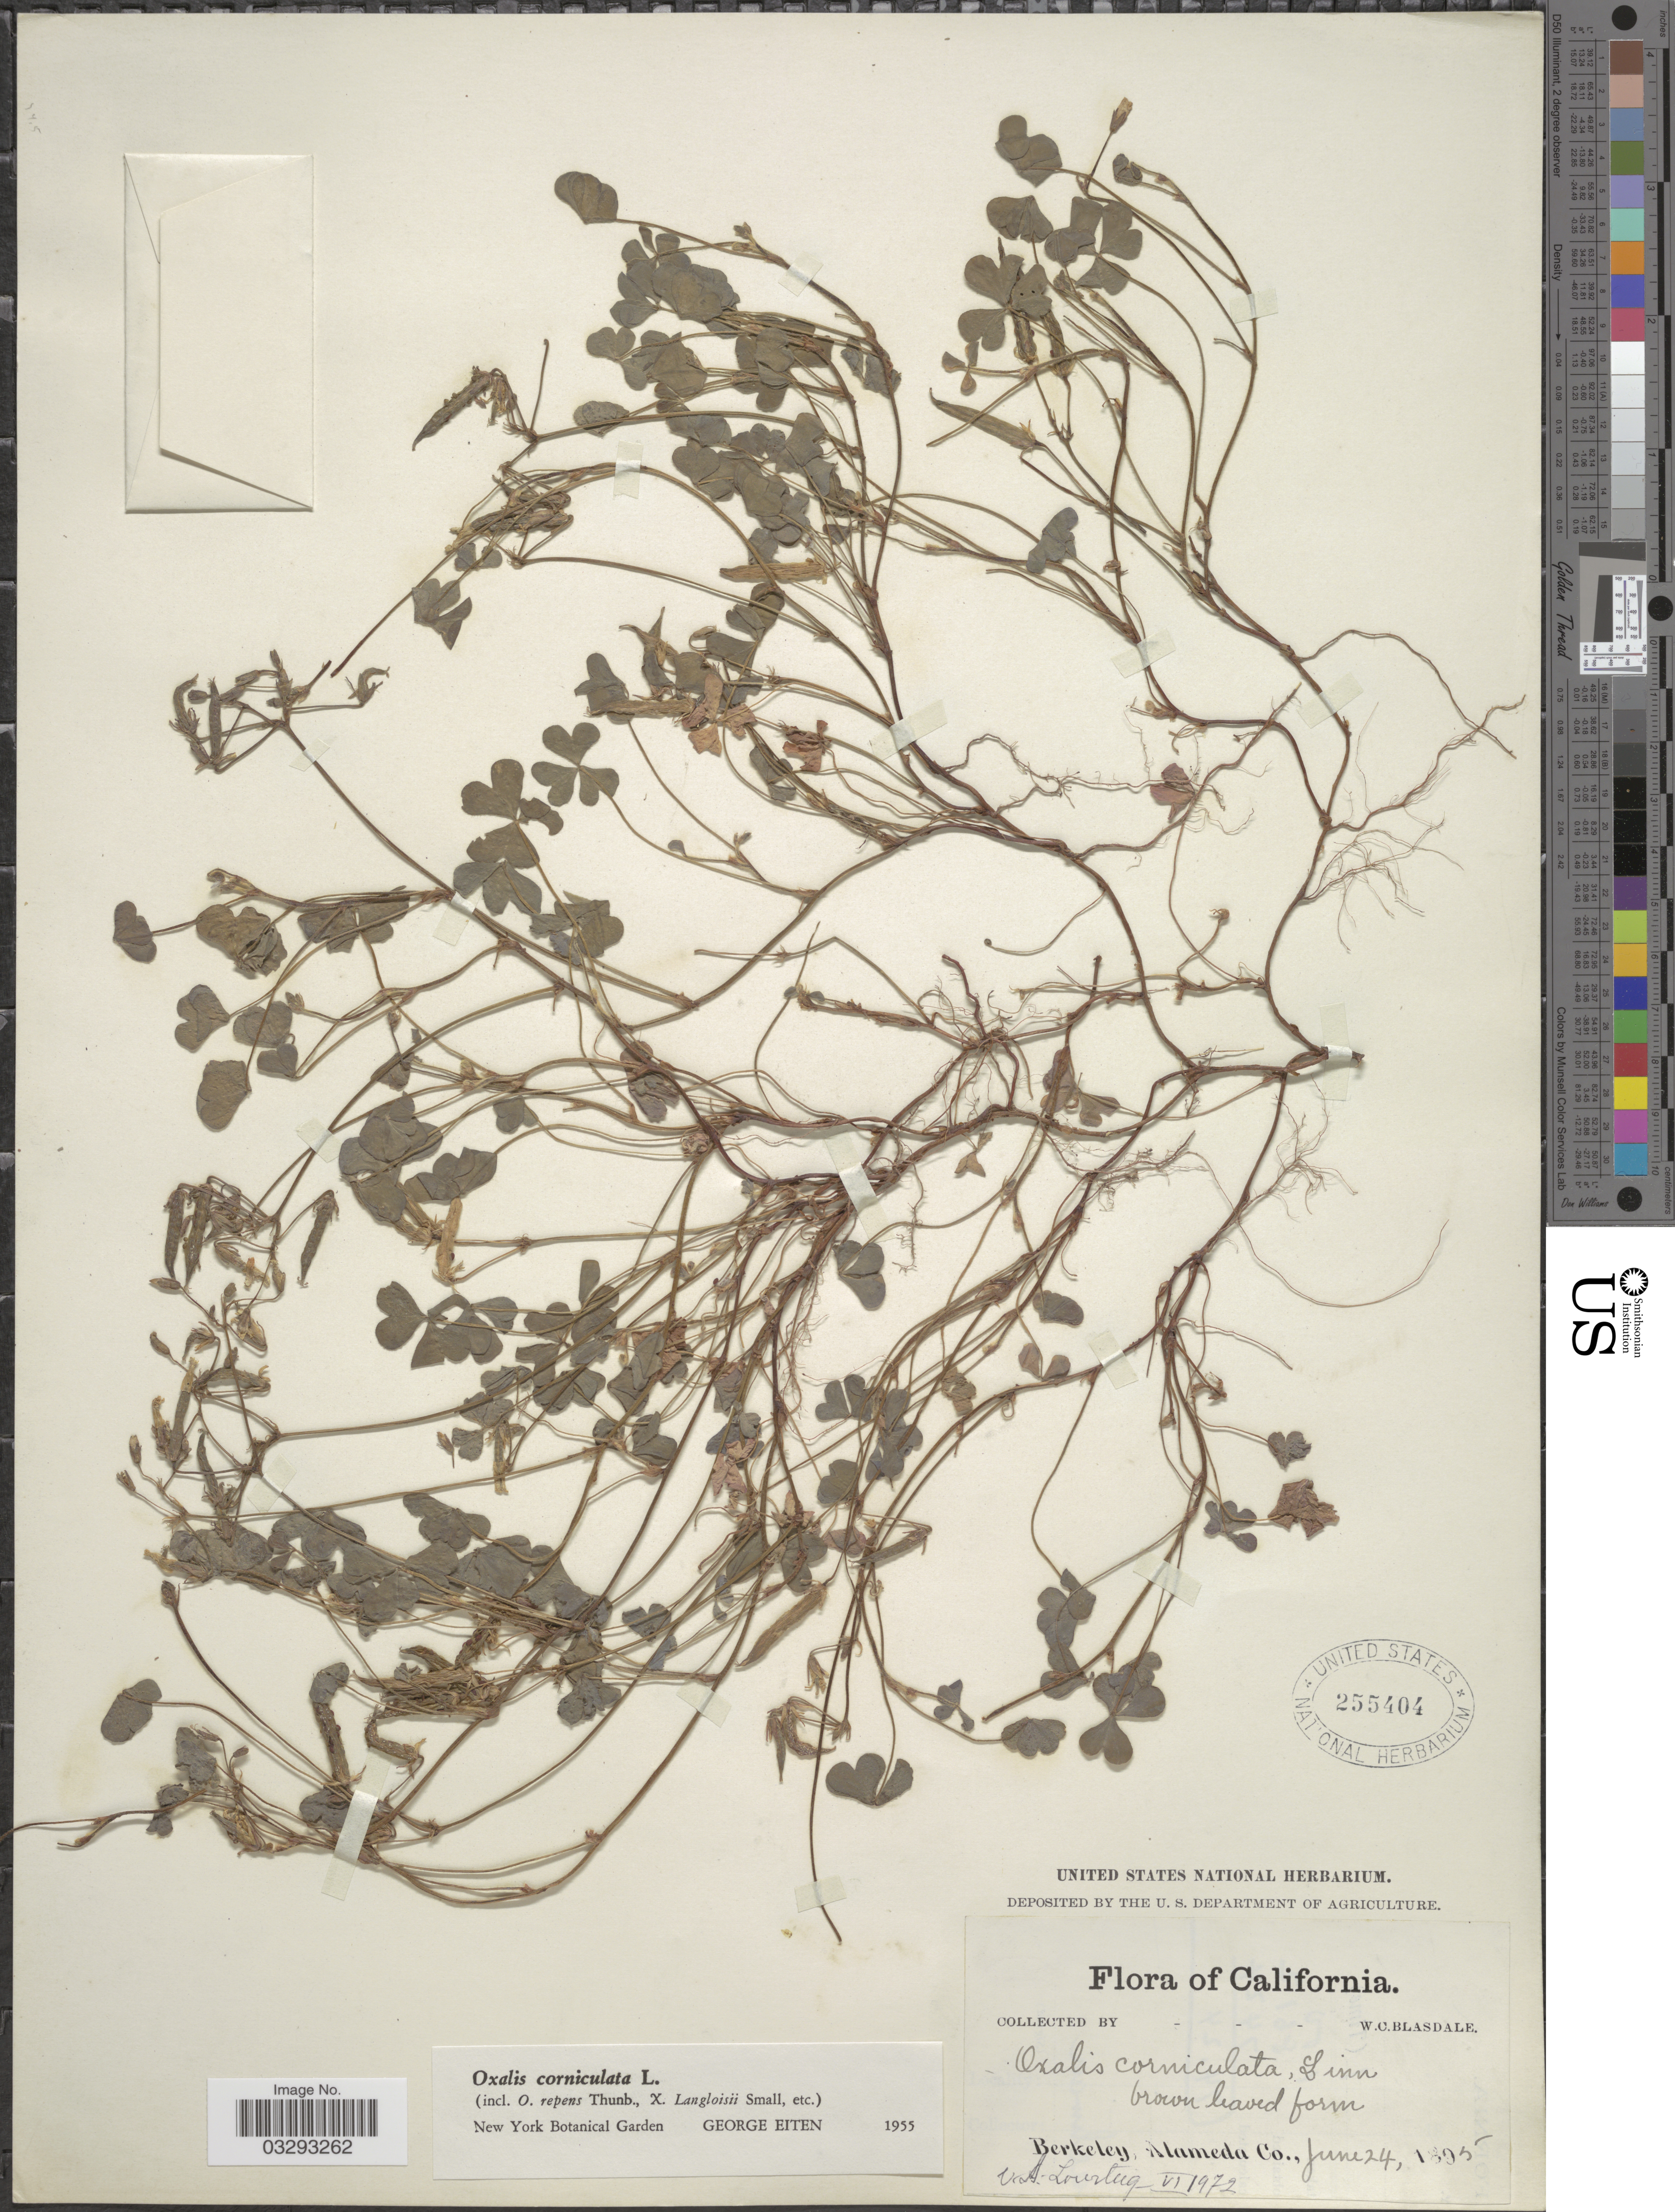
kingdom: Plantae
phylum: Tracheophyta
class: Magnoliopsida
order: Oxalidales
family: Oxalidaceae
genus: Oxalis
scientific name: Oxalis corniculata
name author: L.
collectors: W. Blasdale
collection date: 1895-06-24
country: United States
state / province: California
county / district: Alameda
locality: Berkeley, Alameda Co.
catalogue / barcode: US 255404